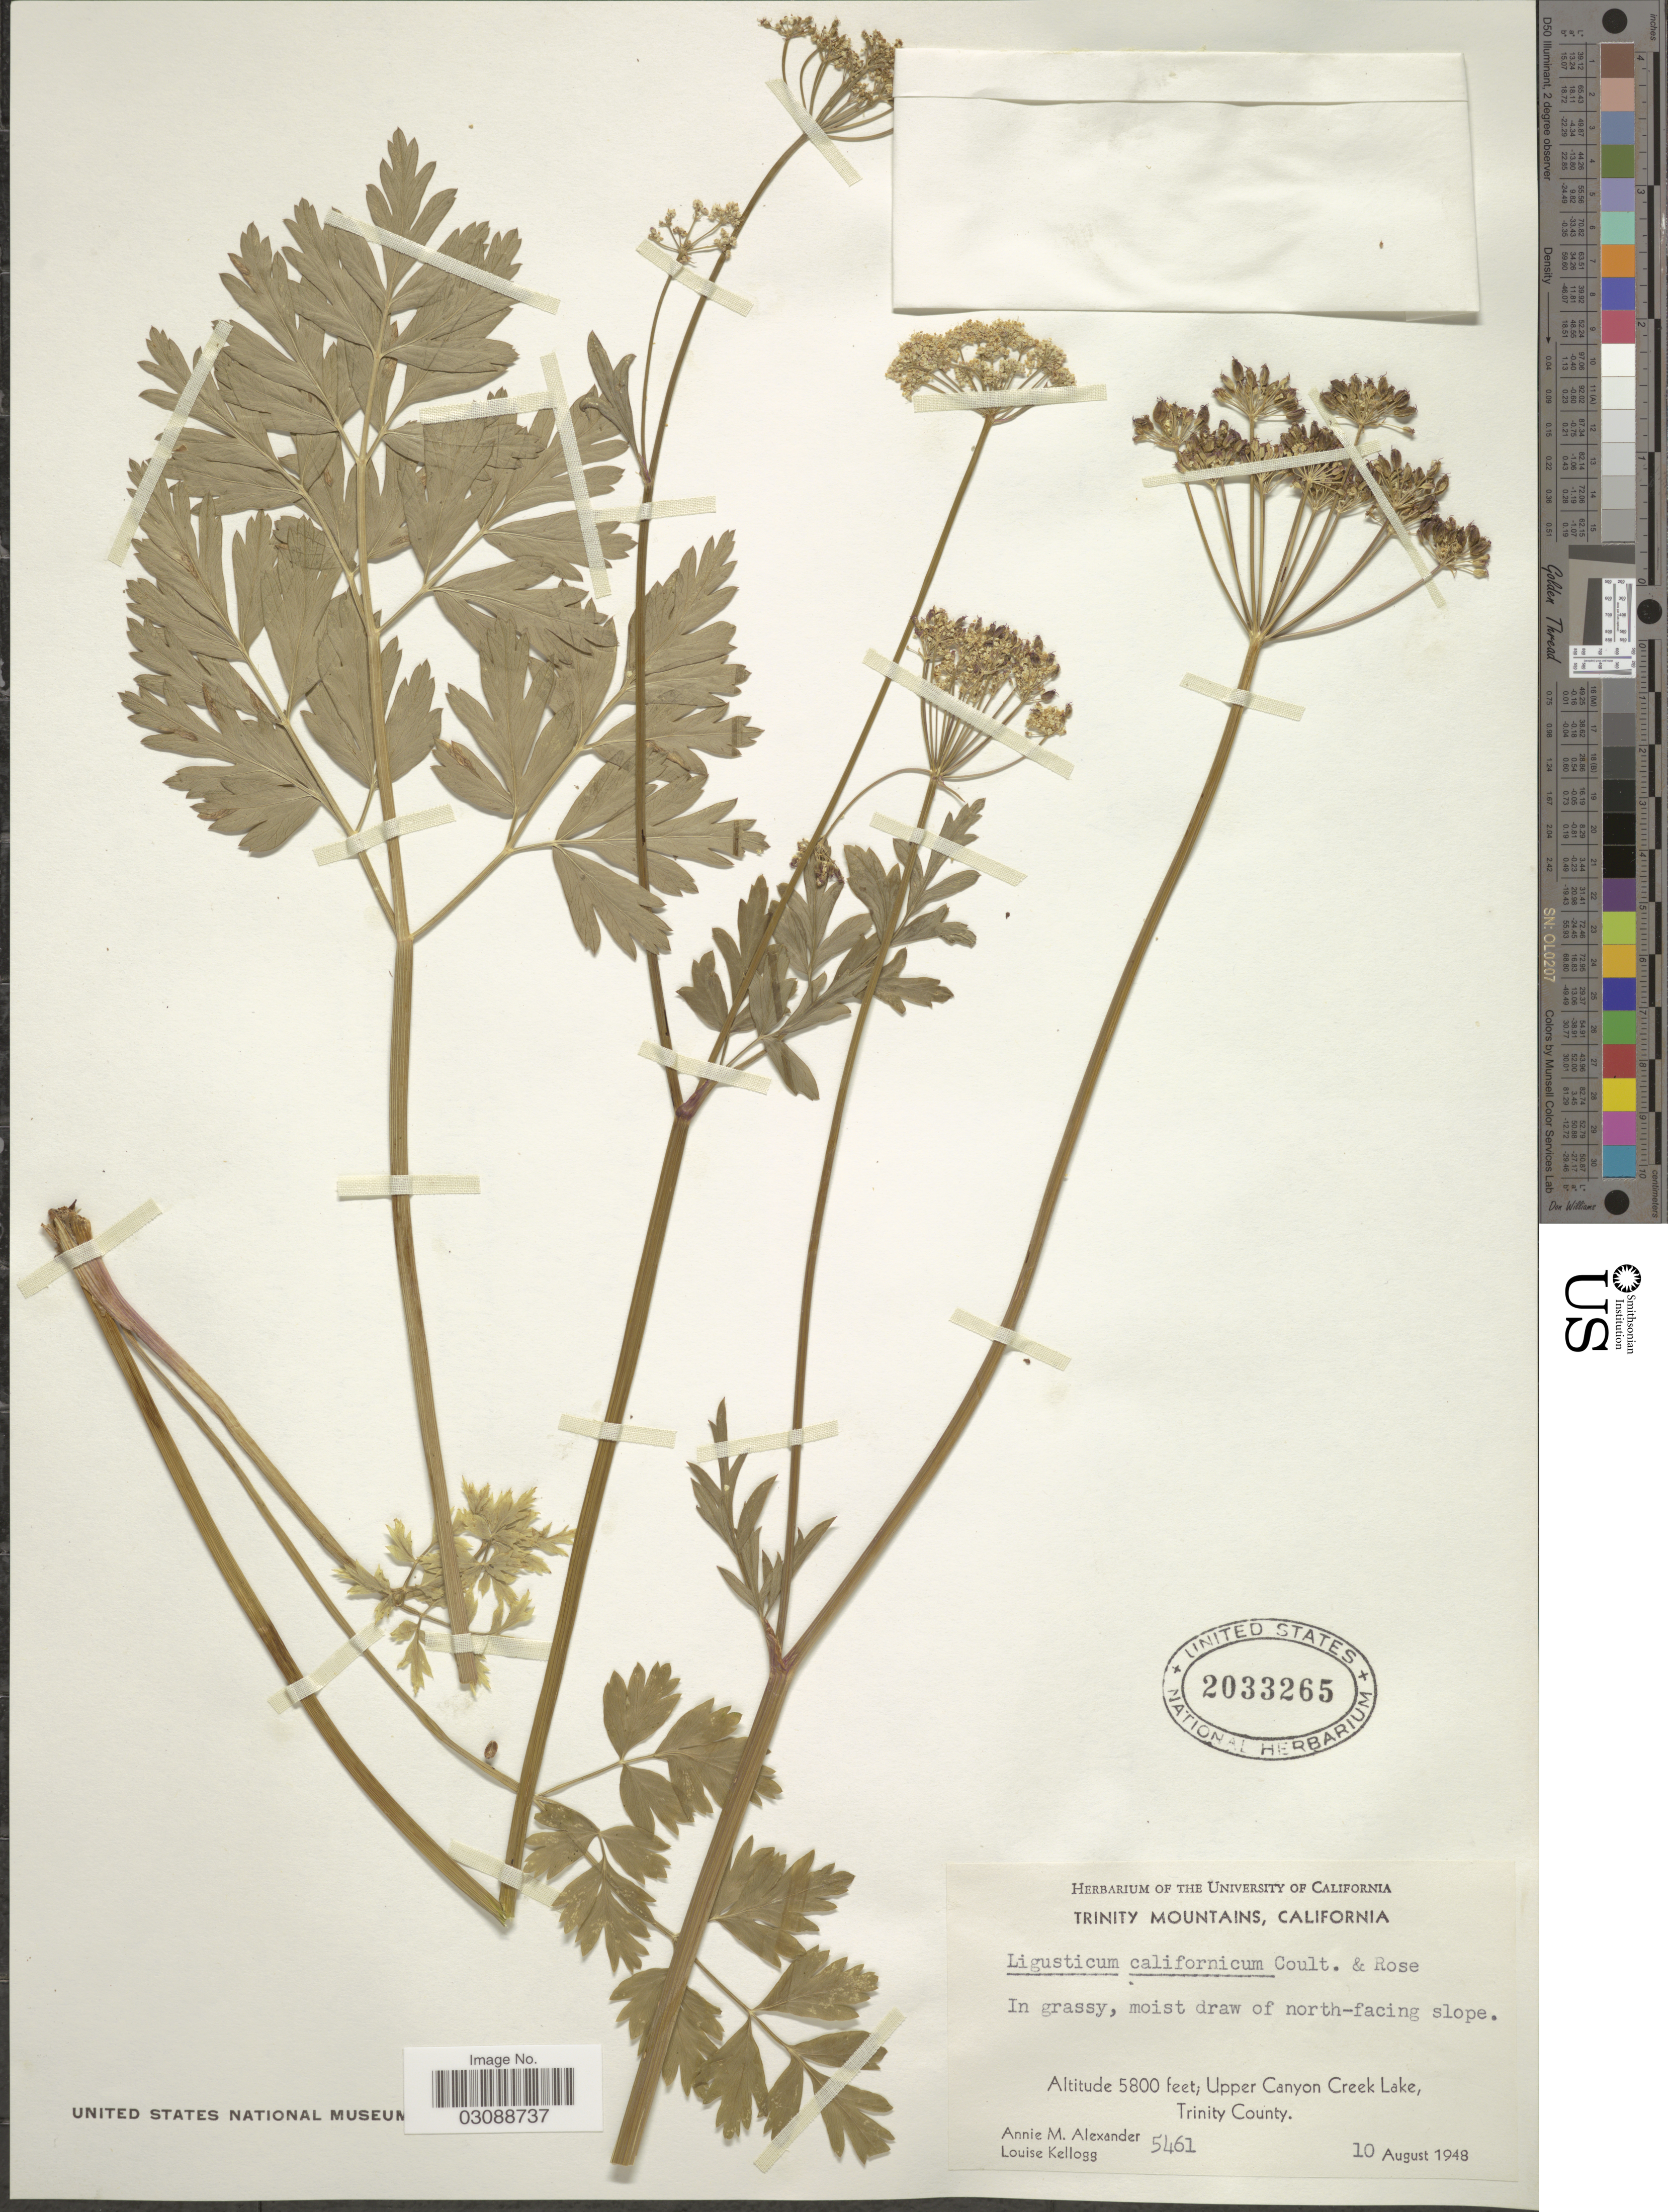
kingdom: Plantae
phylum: Tracheophyta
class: Magnoliopsida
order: Apiales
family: Apiaceae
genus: Ligusticum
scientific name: Ligusticum californicum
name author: J.M. Coult. & Rose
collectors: A. M. Alexander & L. Kellog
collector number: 5461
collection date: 1948-08-10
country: United States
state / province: California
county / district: Trinity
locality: Trinity Mountains. Upper Canyon Creek Lake, Trinity County.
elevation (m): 1768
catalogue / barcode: US 2033265